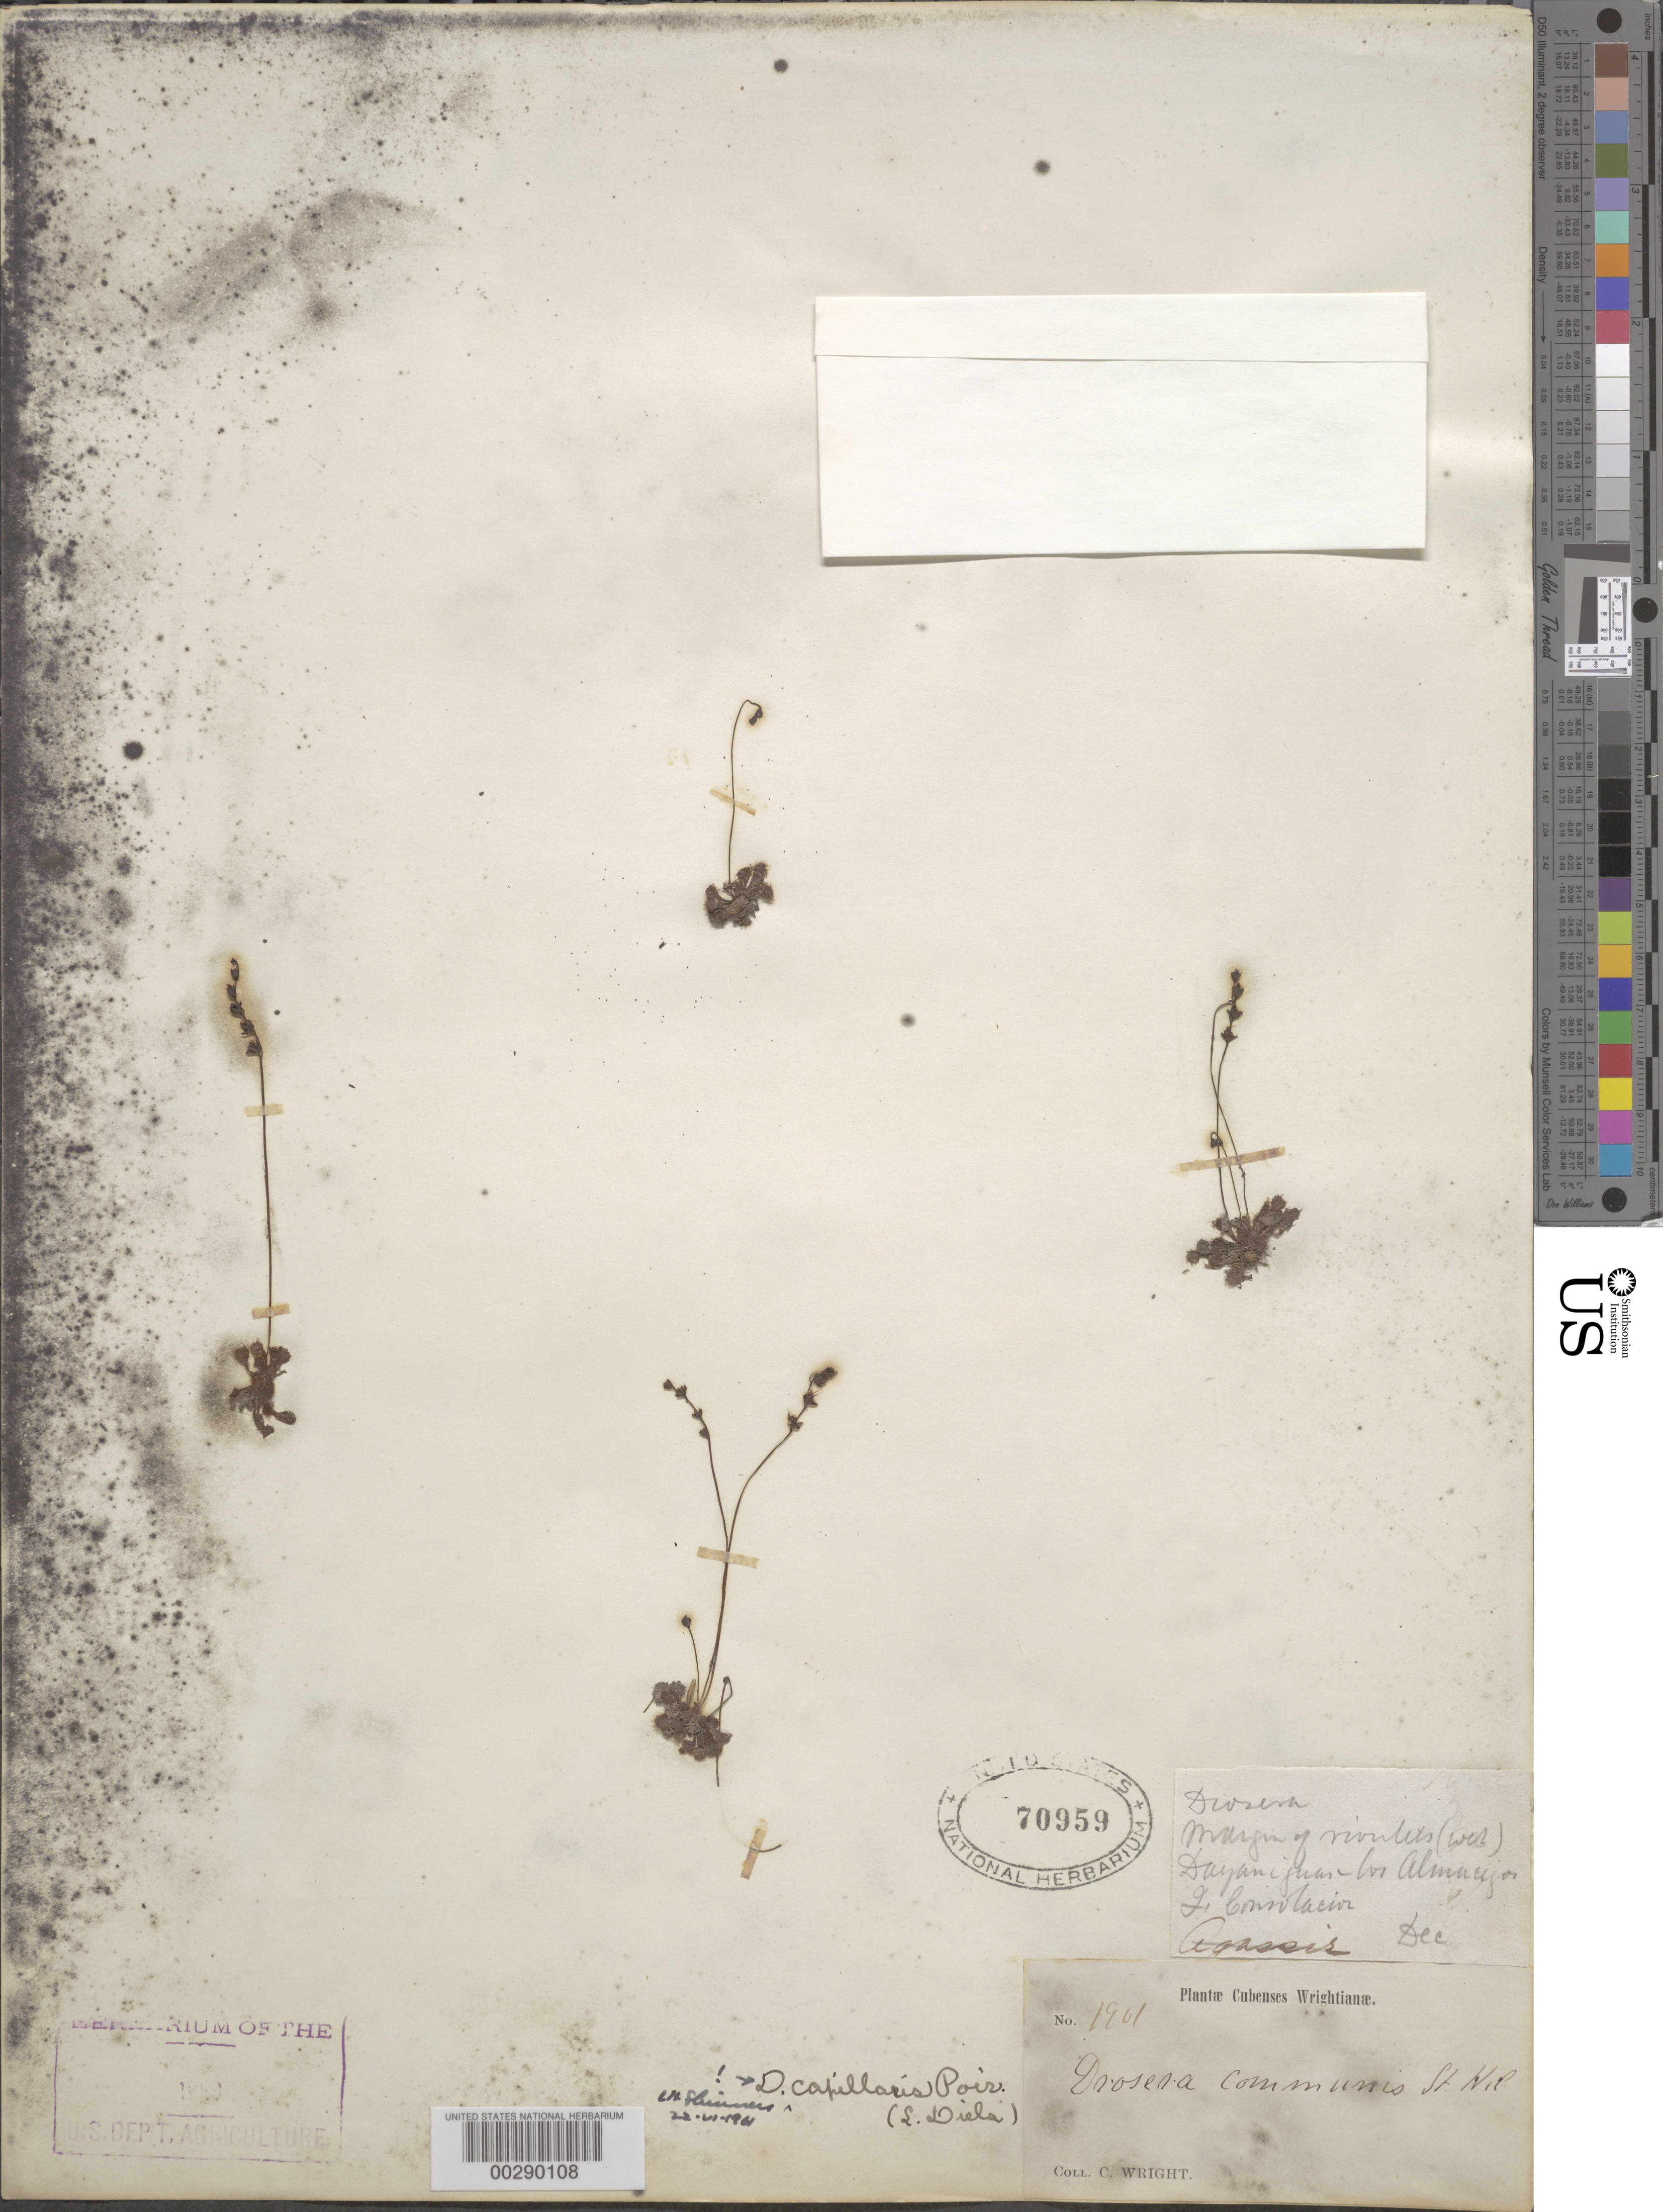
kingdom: Plantae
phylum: Tracheophyta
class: Magnoliopsida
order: Caryophyllales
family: Droseraceae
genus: Drosera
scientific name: Drosera capillaris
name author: Poir.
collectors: C. Wright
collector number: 1901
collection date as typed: Dec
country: Cuba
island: Greater Antilles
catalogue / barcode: US 70959